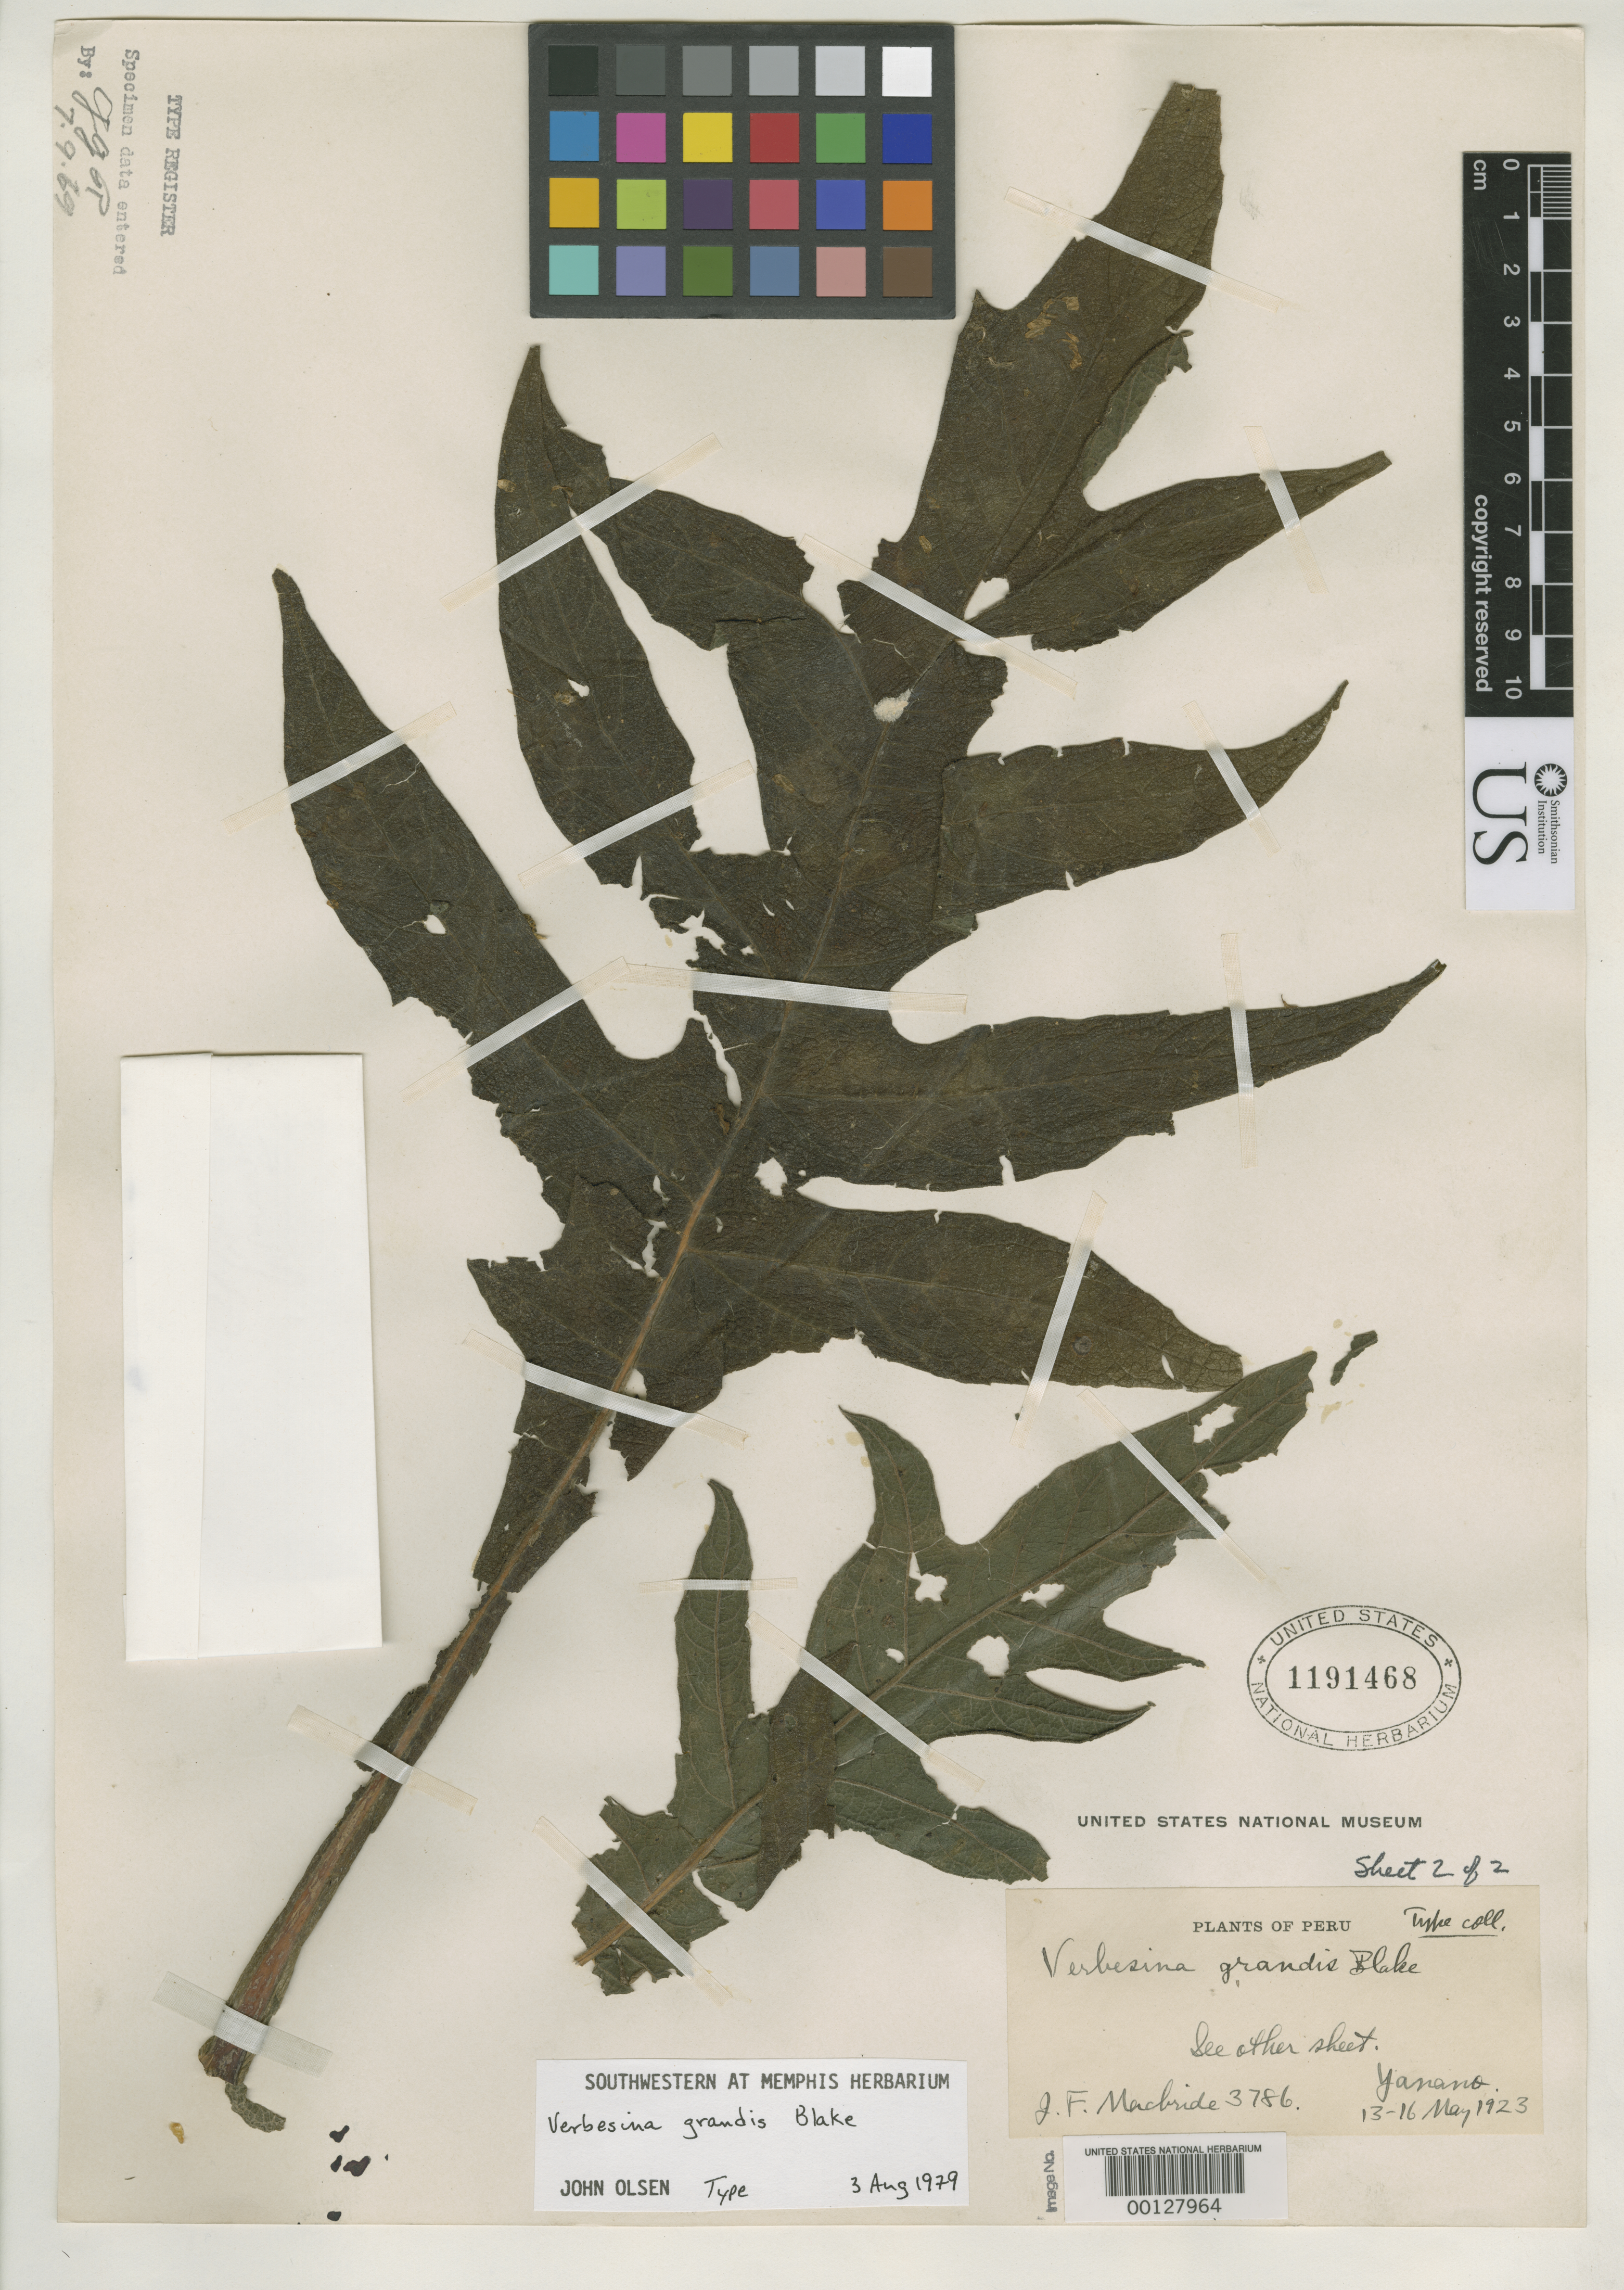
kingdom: Plantae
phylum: Tracheophyta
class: Magnoliopsida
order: Asterales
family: Asteraceae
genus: Verbesina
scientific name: Verbesina grandis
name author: S.F. Blake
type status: Isotype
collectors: J. F. Macbride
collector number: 3786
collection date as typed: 13 May 1923 to 16 May 1923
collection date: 1923-05-13/1923-05-16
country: Peru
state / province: Huánuco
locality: Yanano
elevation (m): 1830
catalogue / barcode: US 1191468